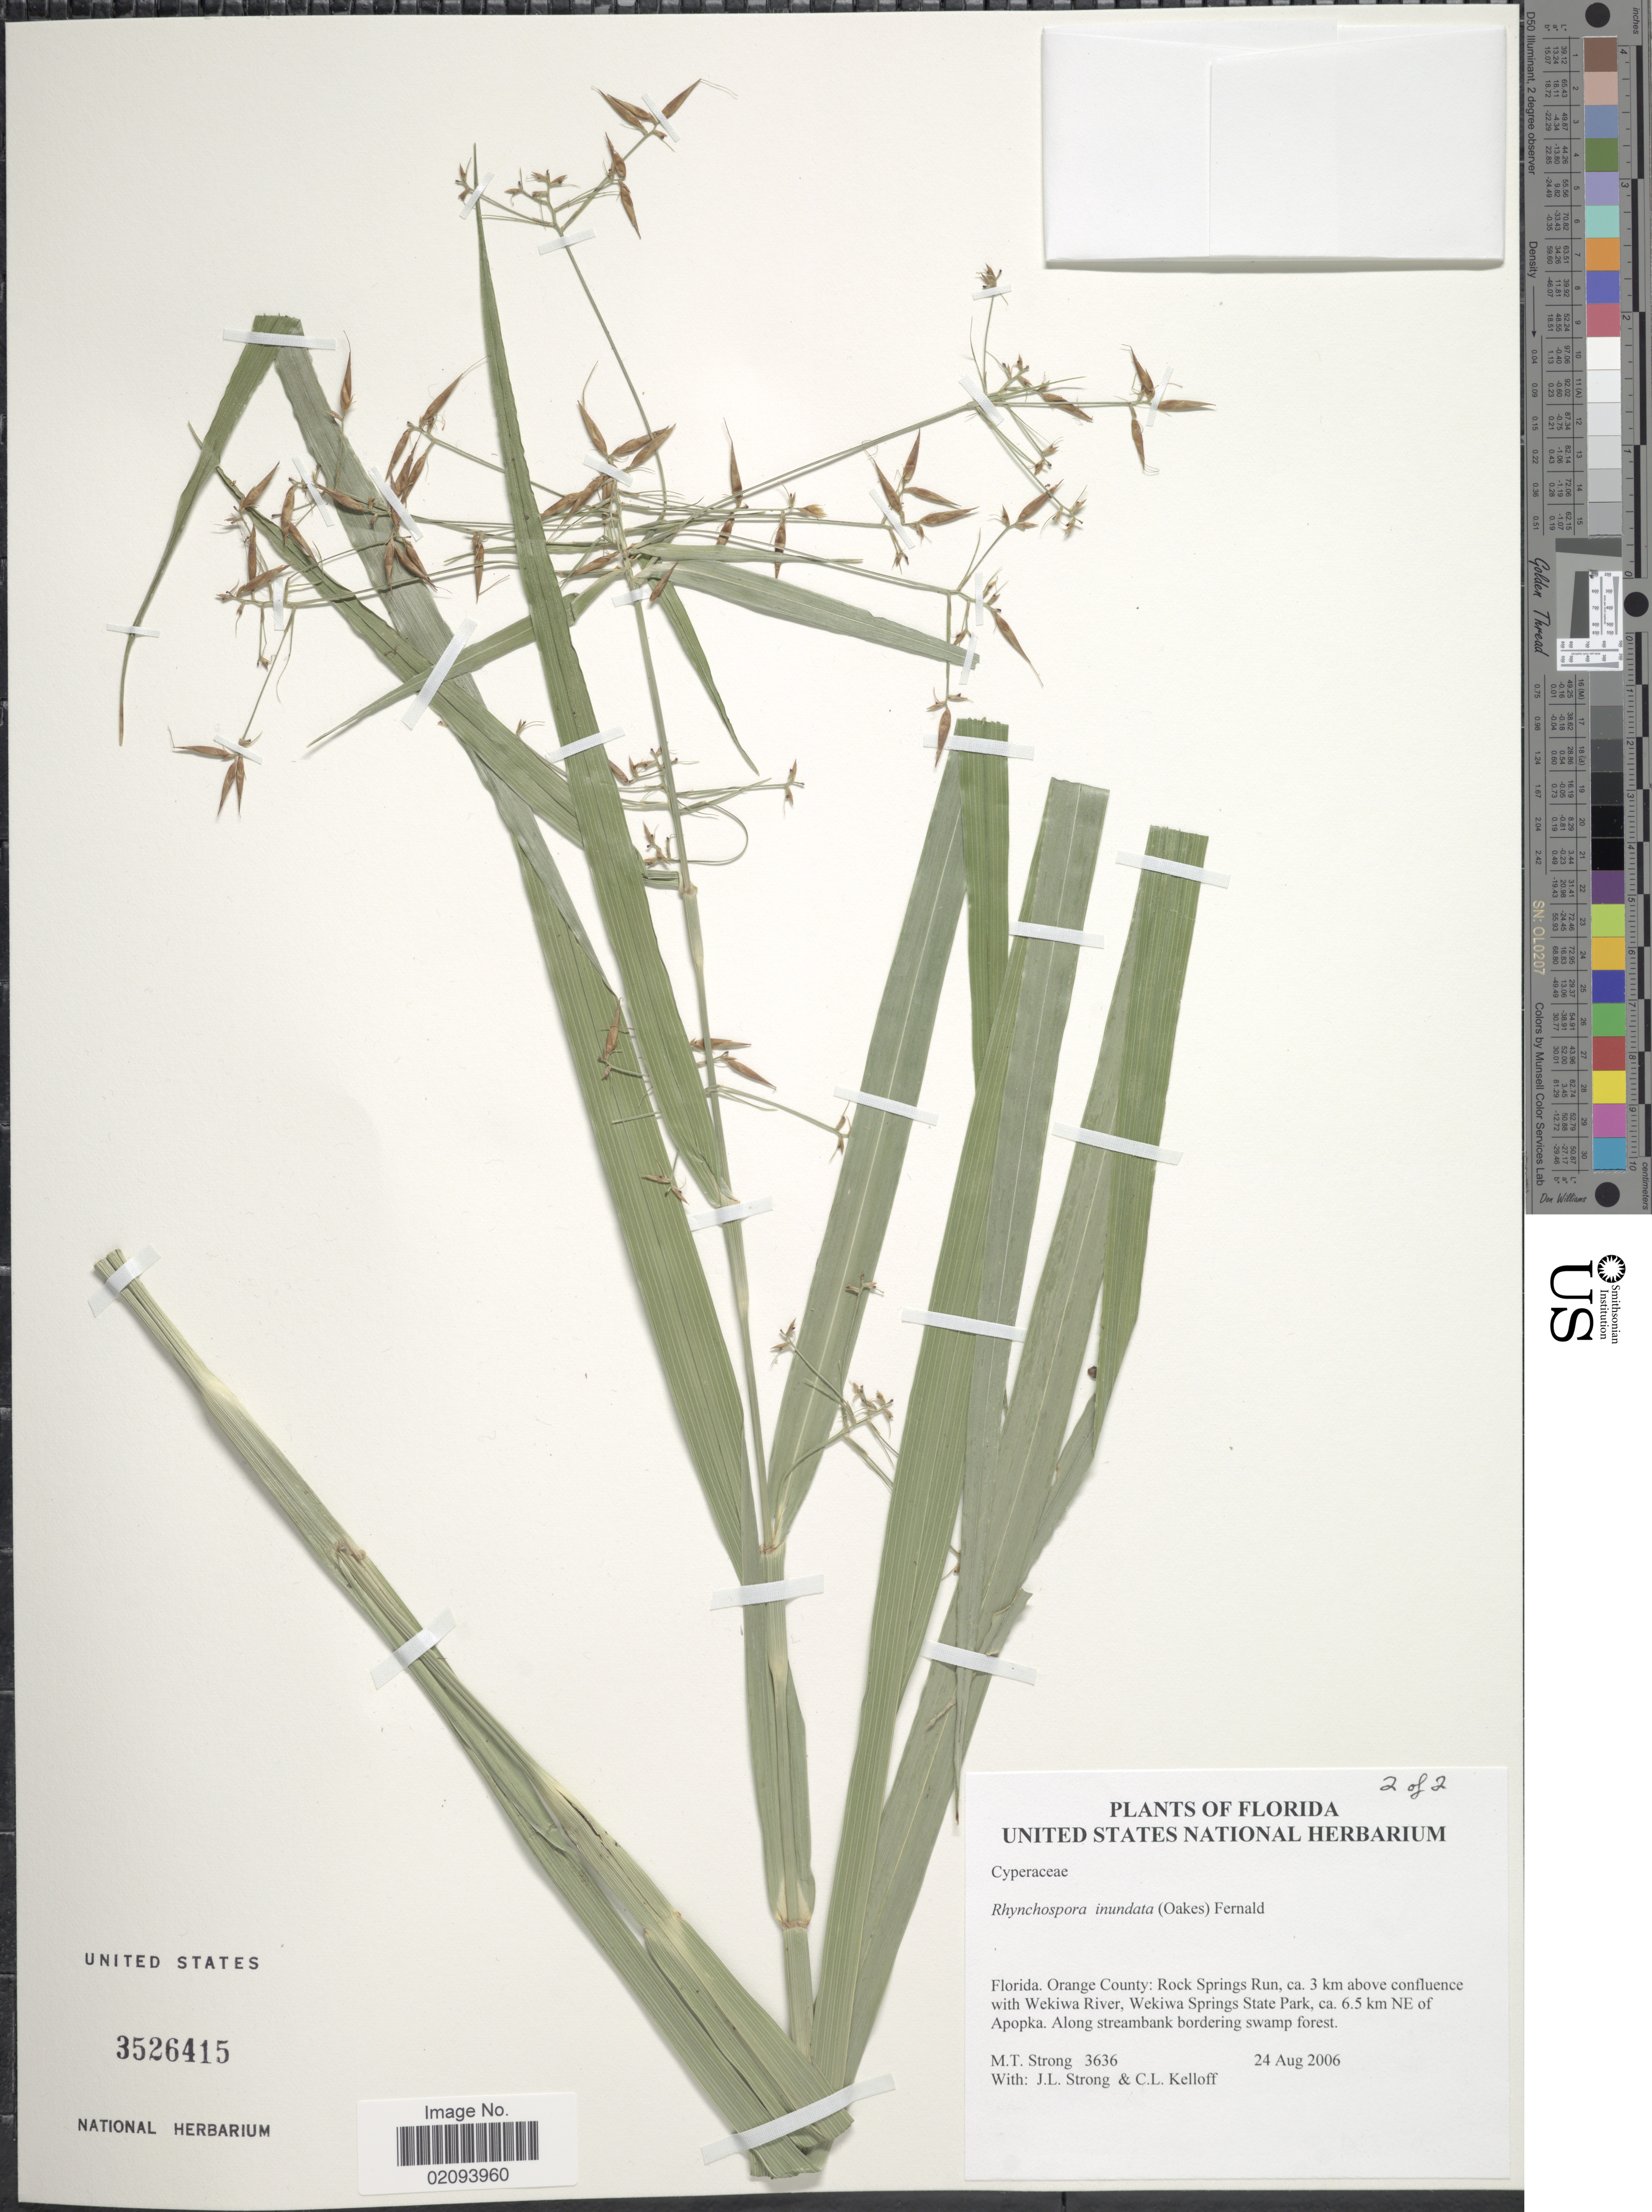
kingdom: Plantae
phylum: Tracheophyta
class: Liliopsida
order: Poales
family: Cyperaceae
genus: Rhynchospora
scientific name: Rhynchospora inundata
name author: (Oakes) Fernald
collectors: M. T. Strong, J. L. Strong & C. L. Kelloff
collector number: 3636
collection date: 2006-08-24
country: United States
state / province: Florida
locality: Orange County: Rock Springs Run, ca. 3 km above confluence with Wekiwa River, Wekiwa Springs State Park, ca. 6.5 km NE of Apopka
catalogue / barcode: US 3526415